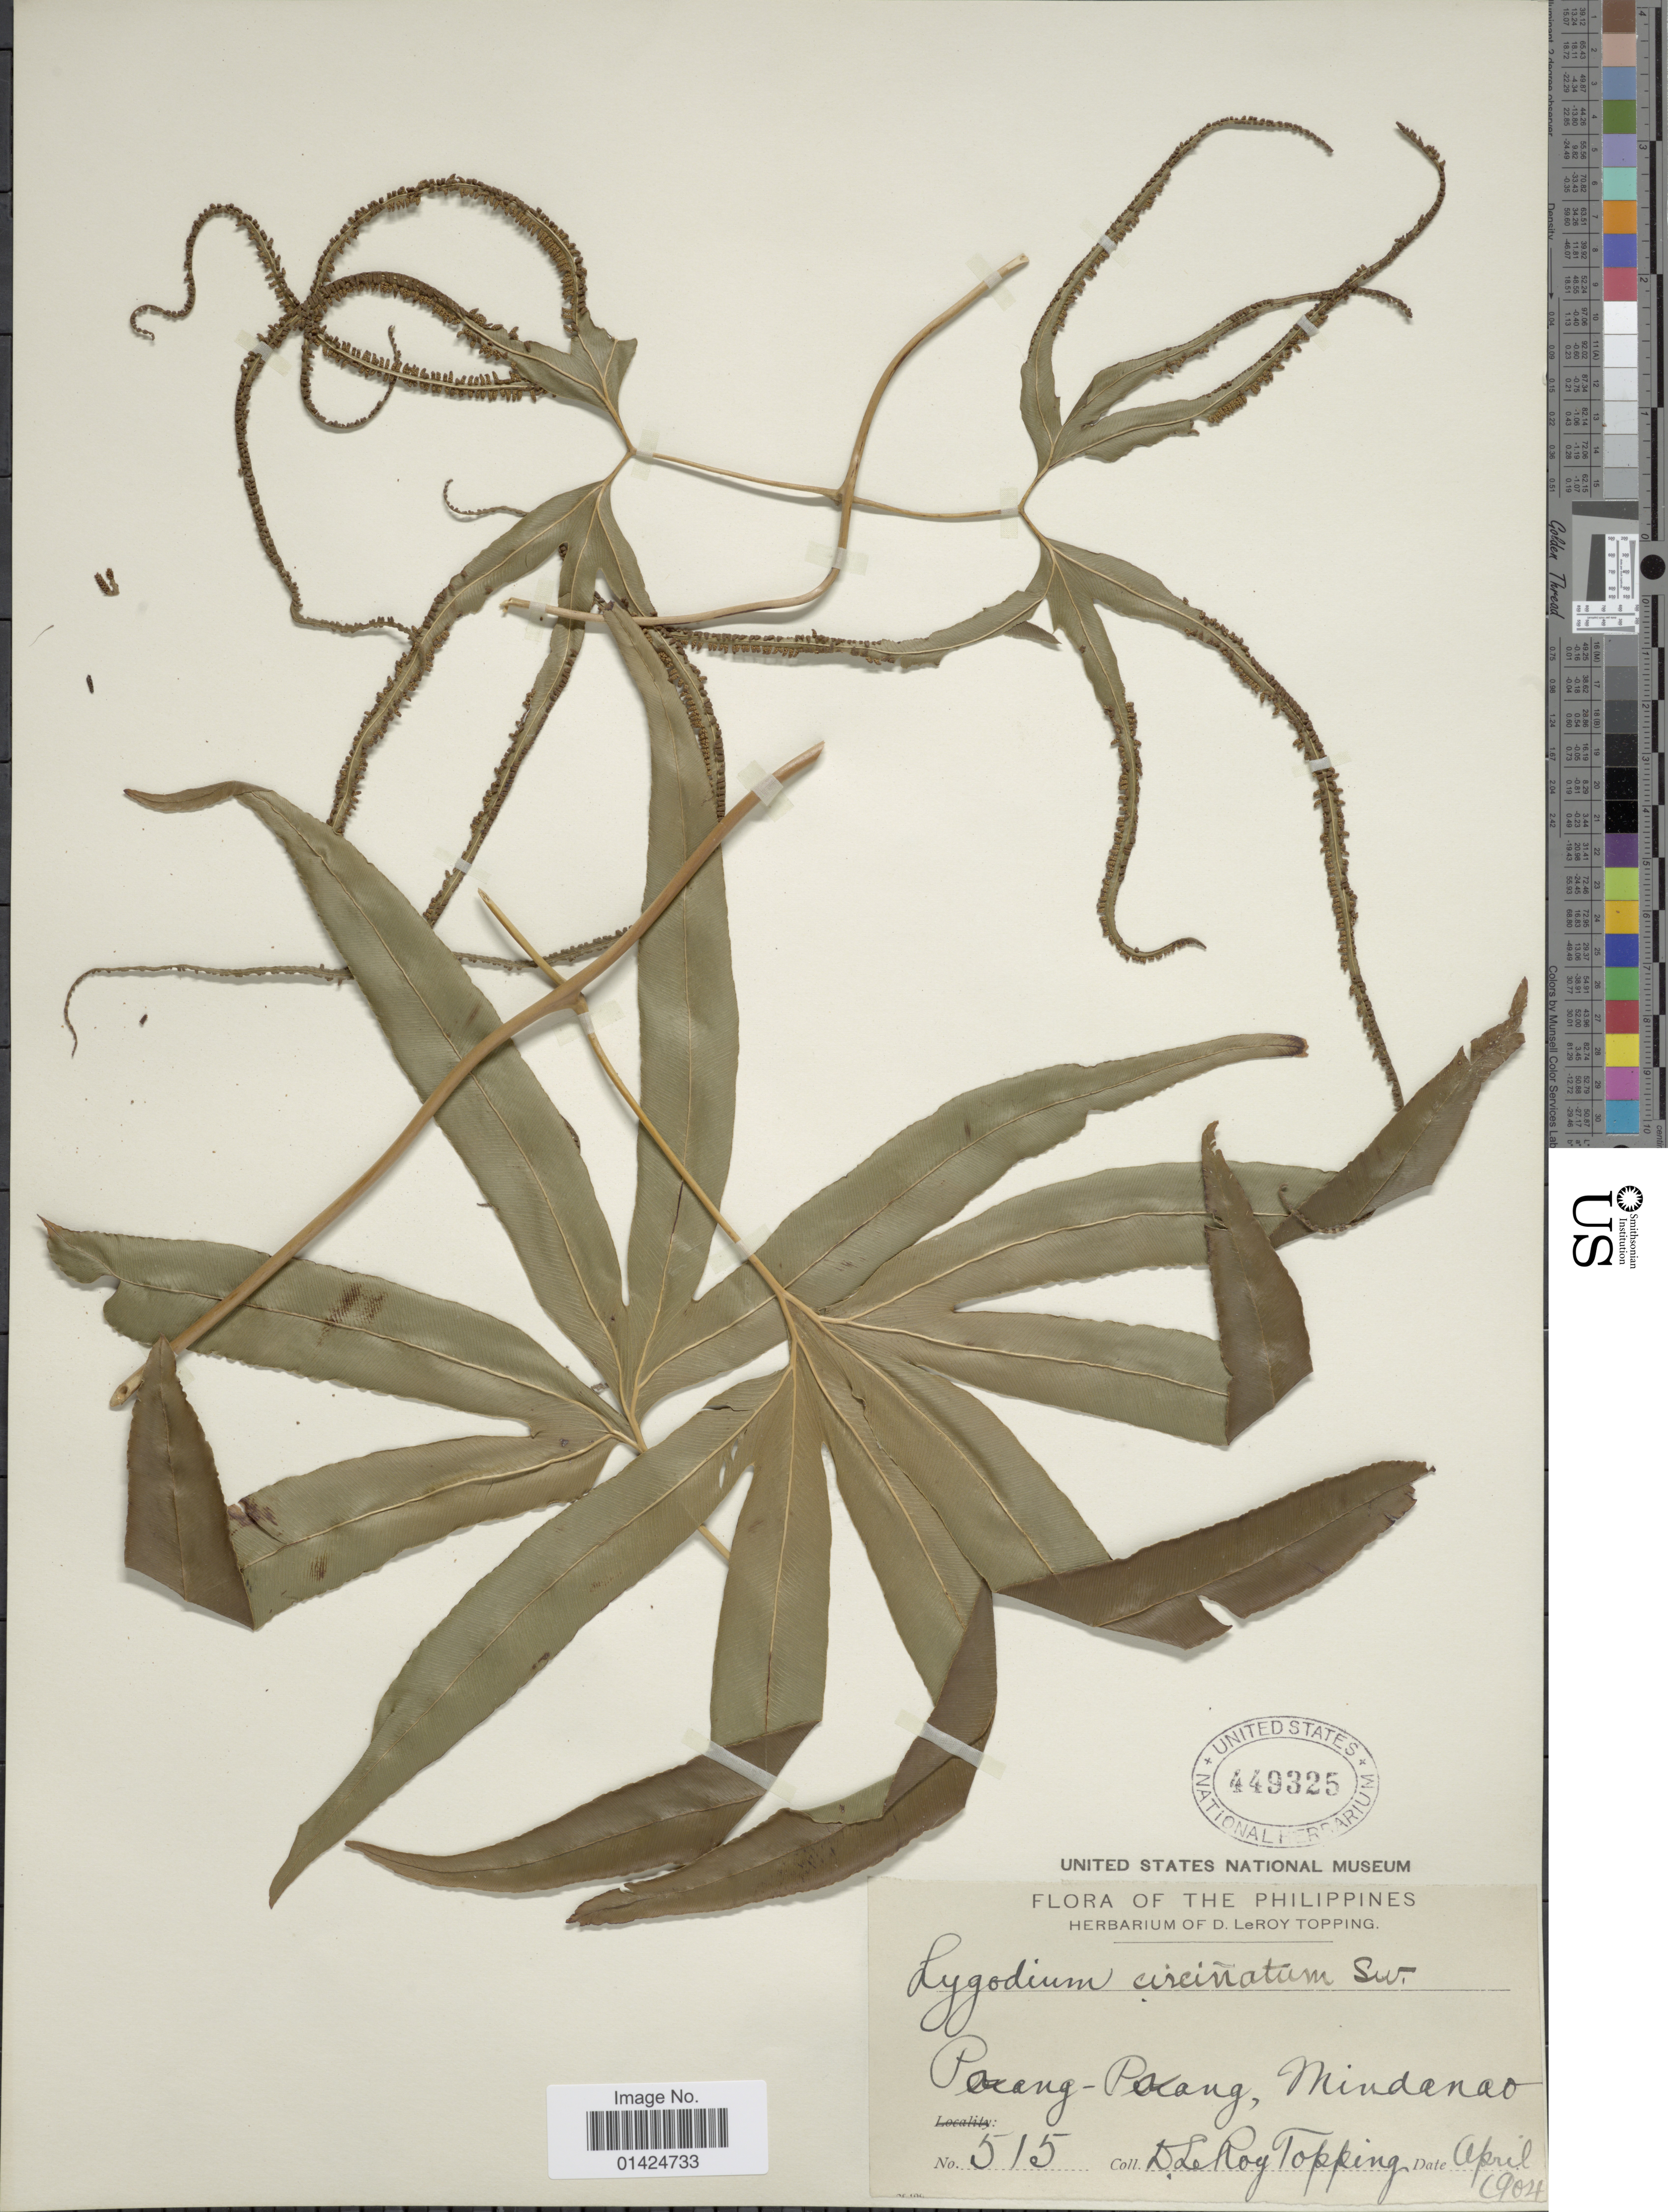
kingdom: Plantae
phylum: Tracheophyta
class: Polypodiopsida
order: Schizaeales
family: Lygodiaceae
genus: Lygodium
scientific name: Lygodium circinnatum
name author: (Burm. f.) Sw.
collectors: D. L. Topping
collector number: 515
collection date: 1904-04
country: Philippines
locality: Parang-Parang, Mindanao.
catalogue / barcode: US 449325